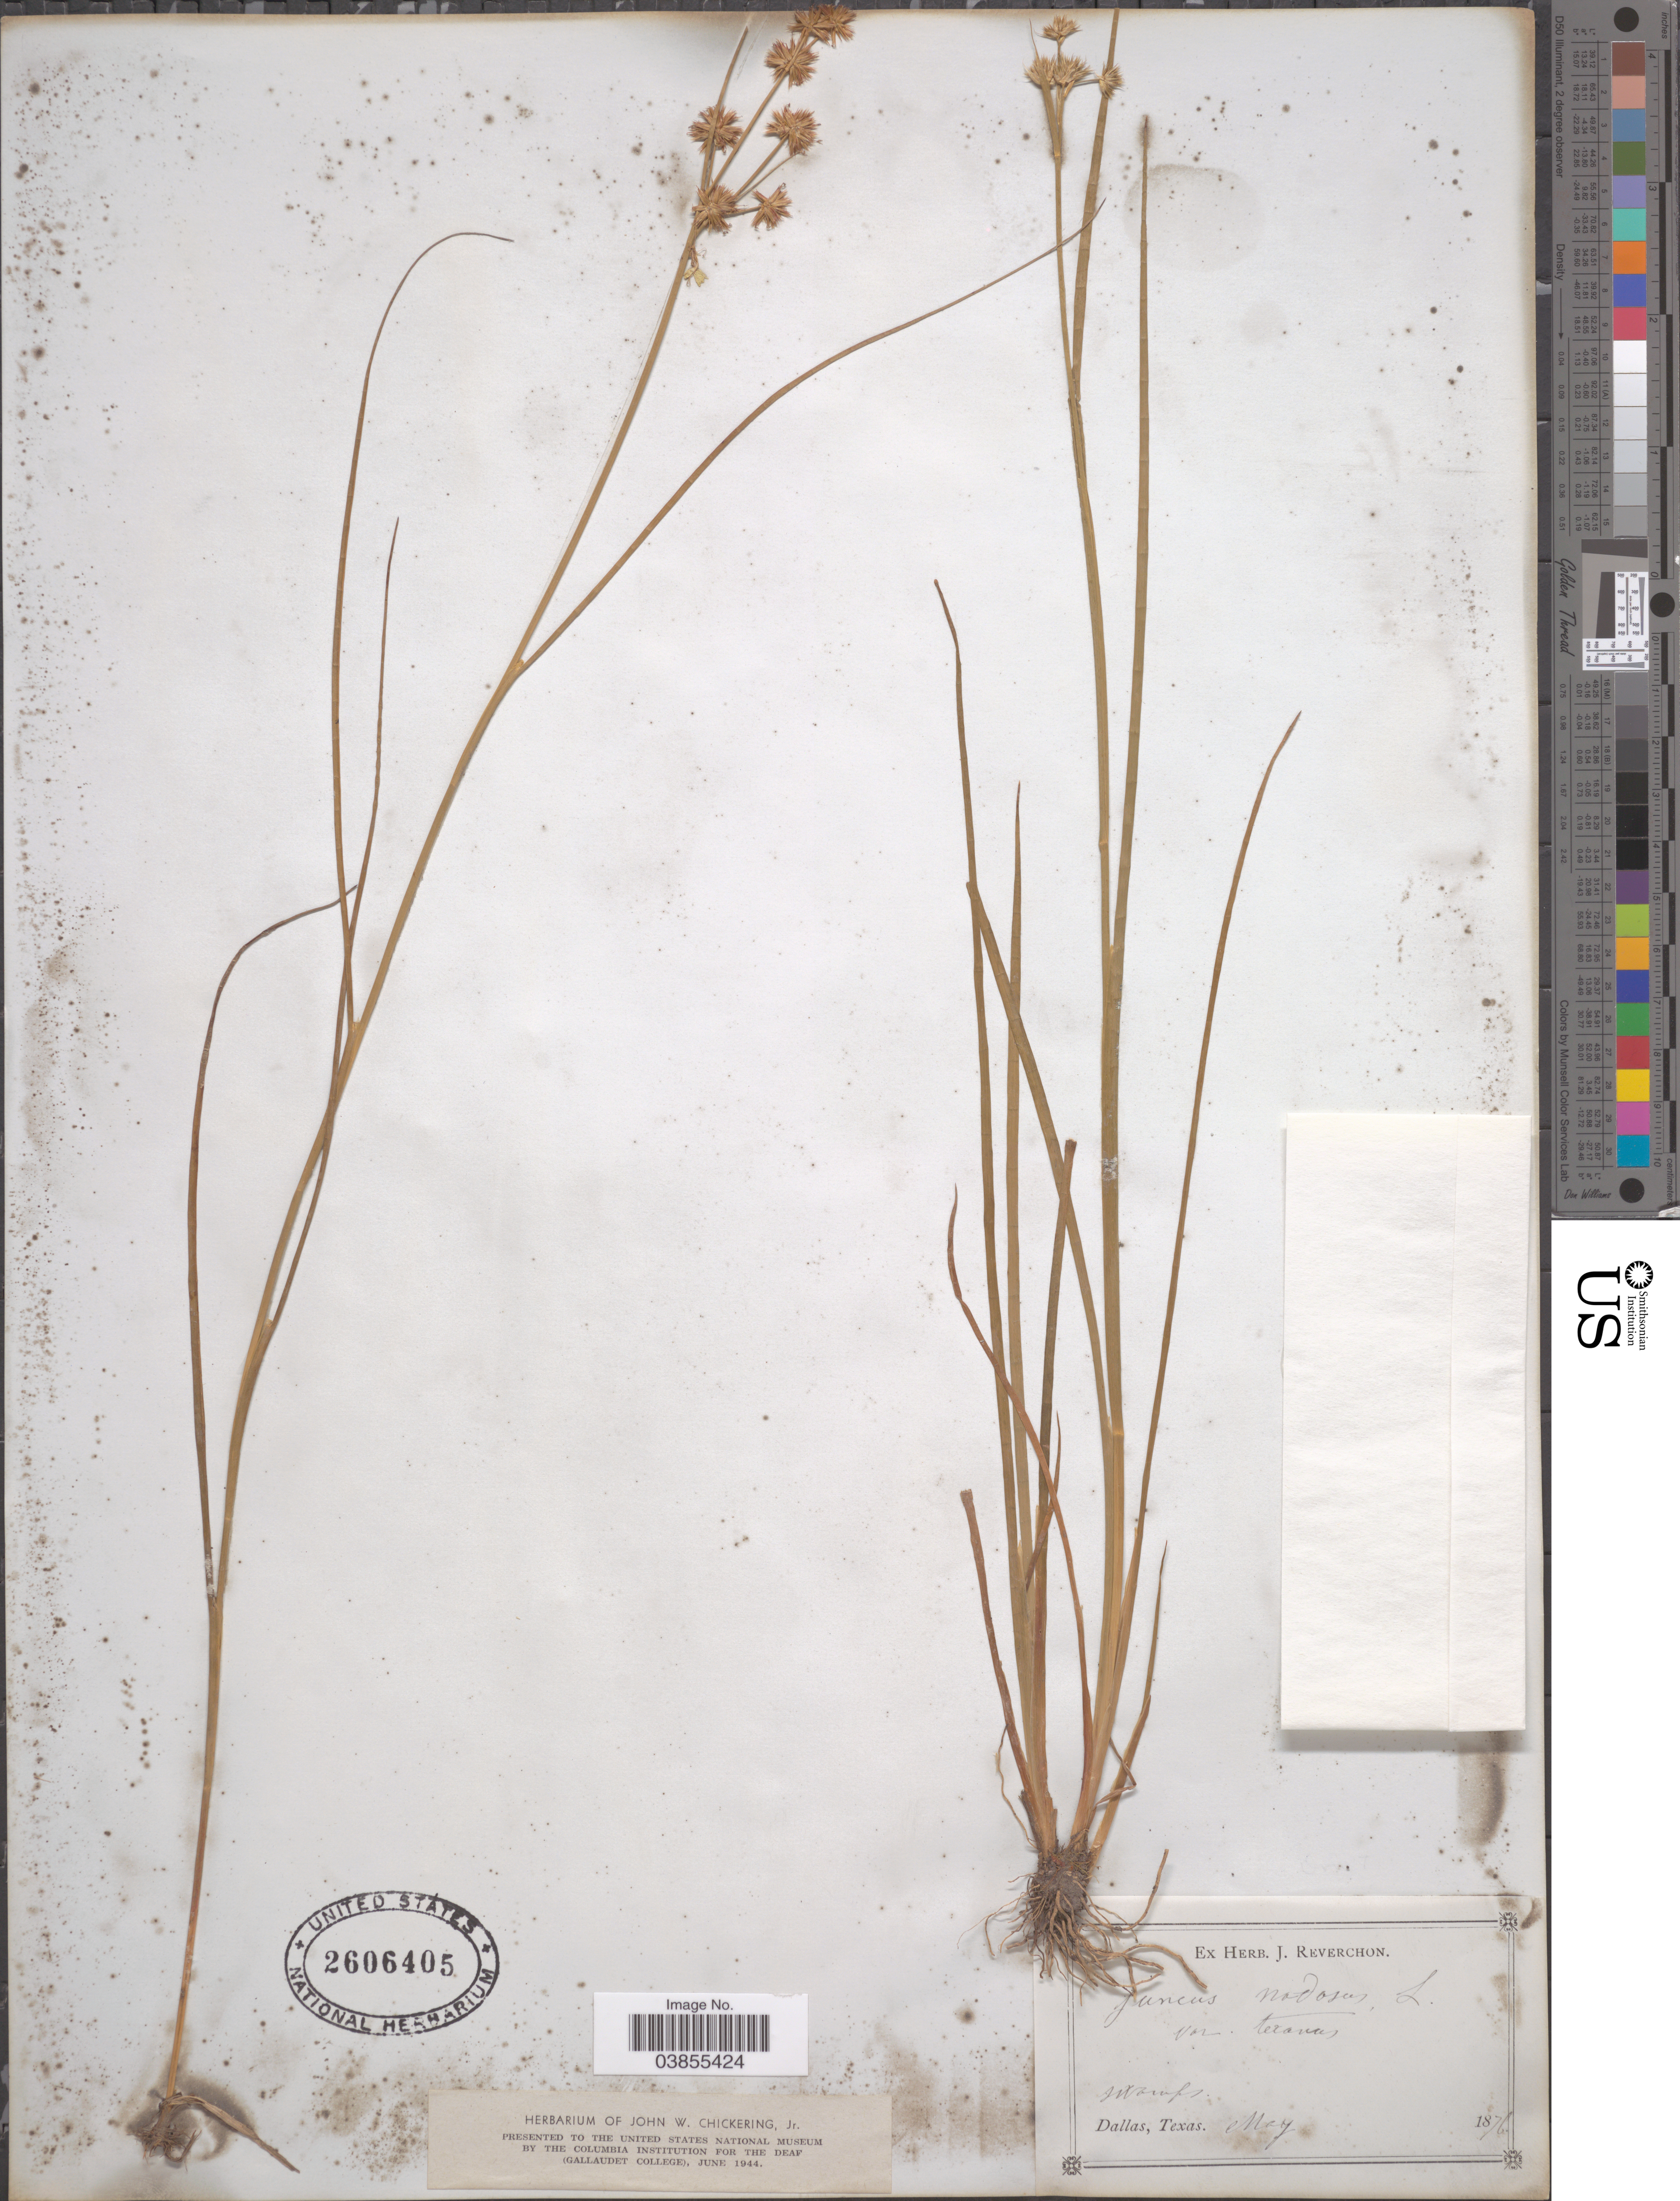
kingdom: Plantae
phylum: Tracheophyta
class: Liliopsida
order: Poales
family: Juncaceae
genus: Juncus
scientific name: Juncus nodatus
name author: Coville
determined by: Strong, Mark T., (BOT), Smithsonian Institution - National Museum of Natural History (UNITED STATES)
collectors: ex herb. J. Reverchon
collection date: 1876-05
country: United States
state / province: Texas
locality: Dallas.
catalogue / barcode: US 2606405